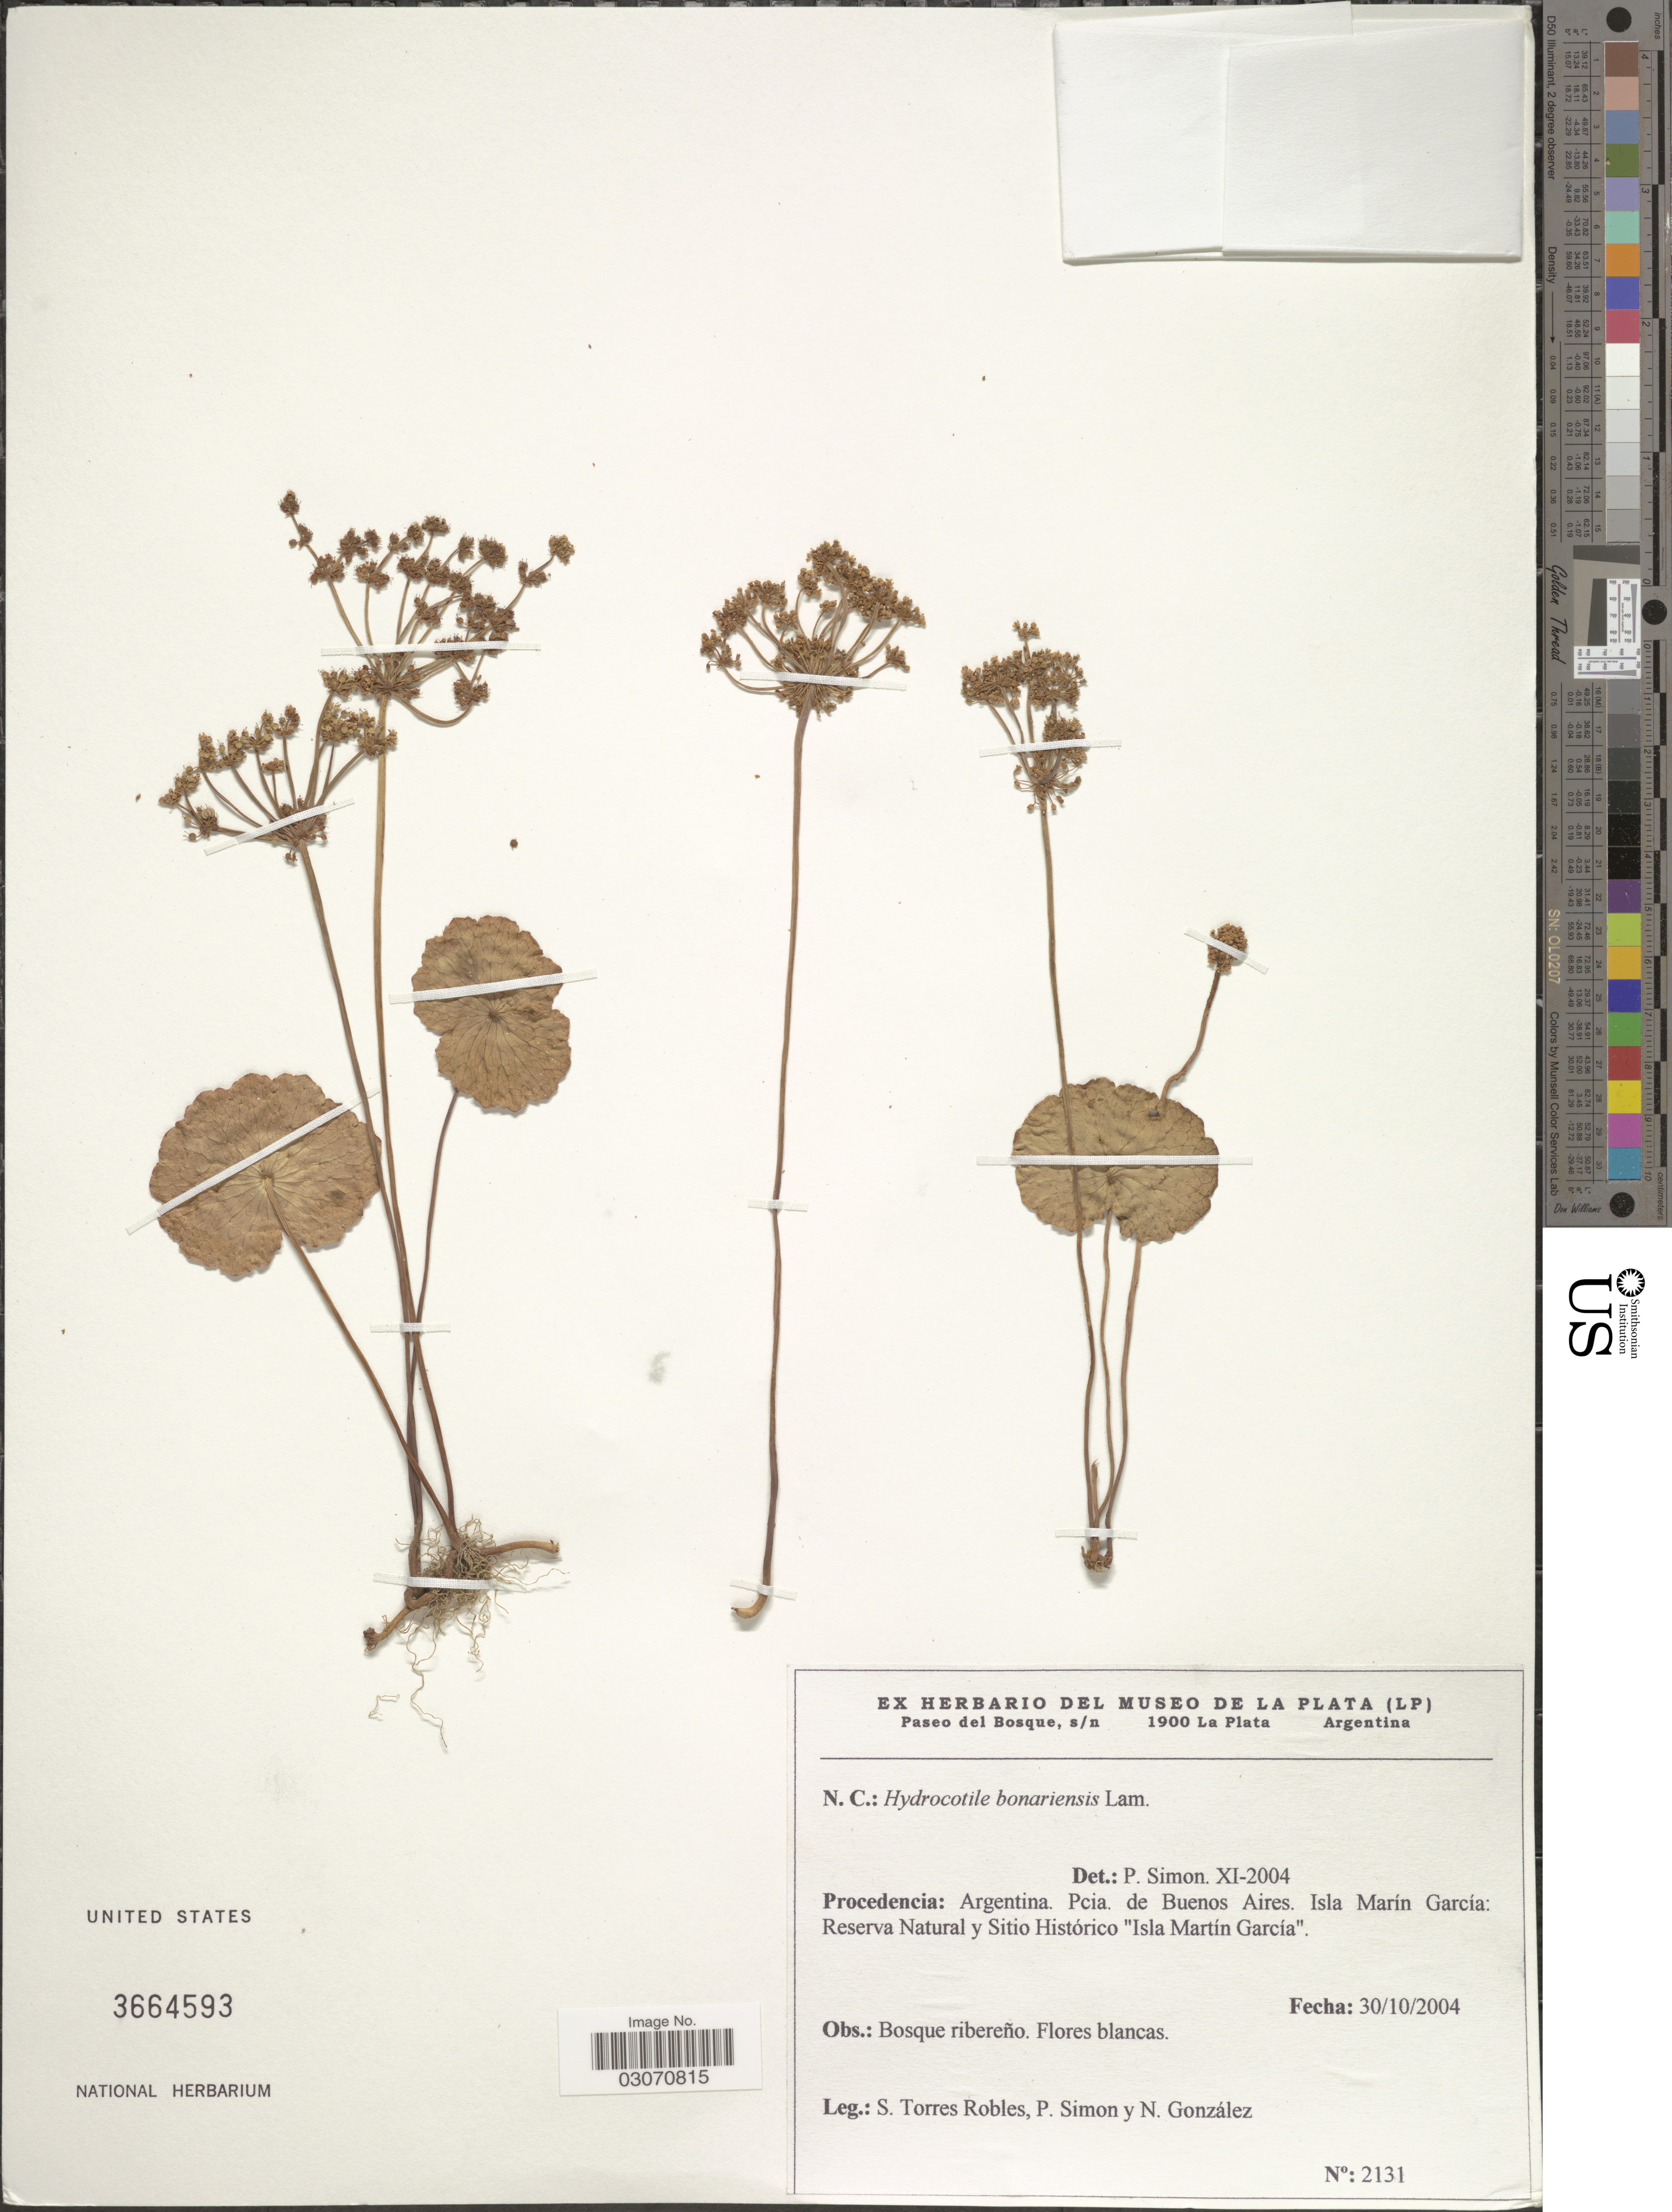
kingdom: Plantae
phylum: Tracheophyta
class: Magnoliopsida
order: Apiales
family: Araliaceae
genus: Hydrocotyle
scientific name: Hydrocotyle bonariensis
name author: Lam.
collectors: S. Torres Robles, P. Simon & N. Gonzalez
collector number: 2131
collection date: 2004-10-30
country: Argentina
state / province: Buenos Aires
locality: Pcia. de Buenos Aires. Isla Marín García: Reserva Natural y Sitio Histórico 'Isla Martín García'.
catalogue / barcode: US 3664593